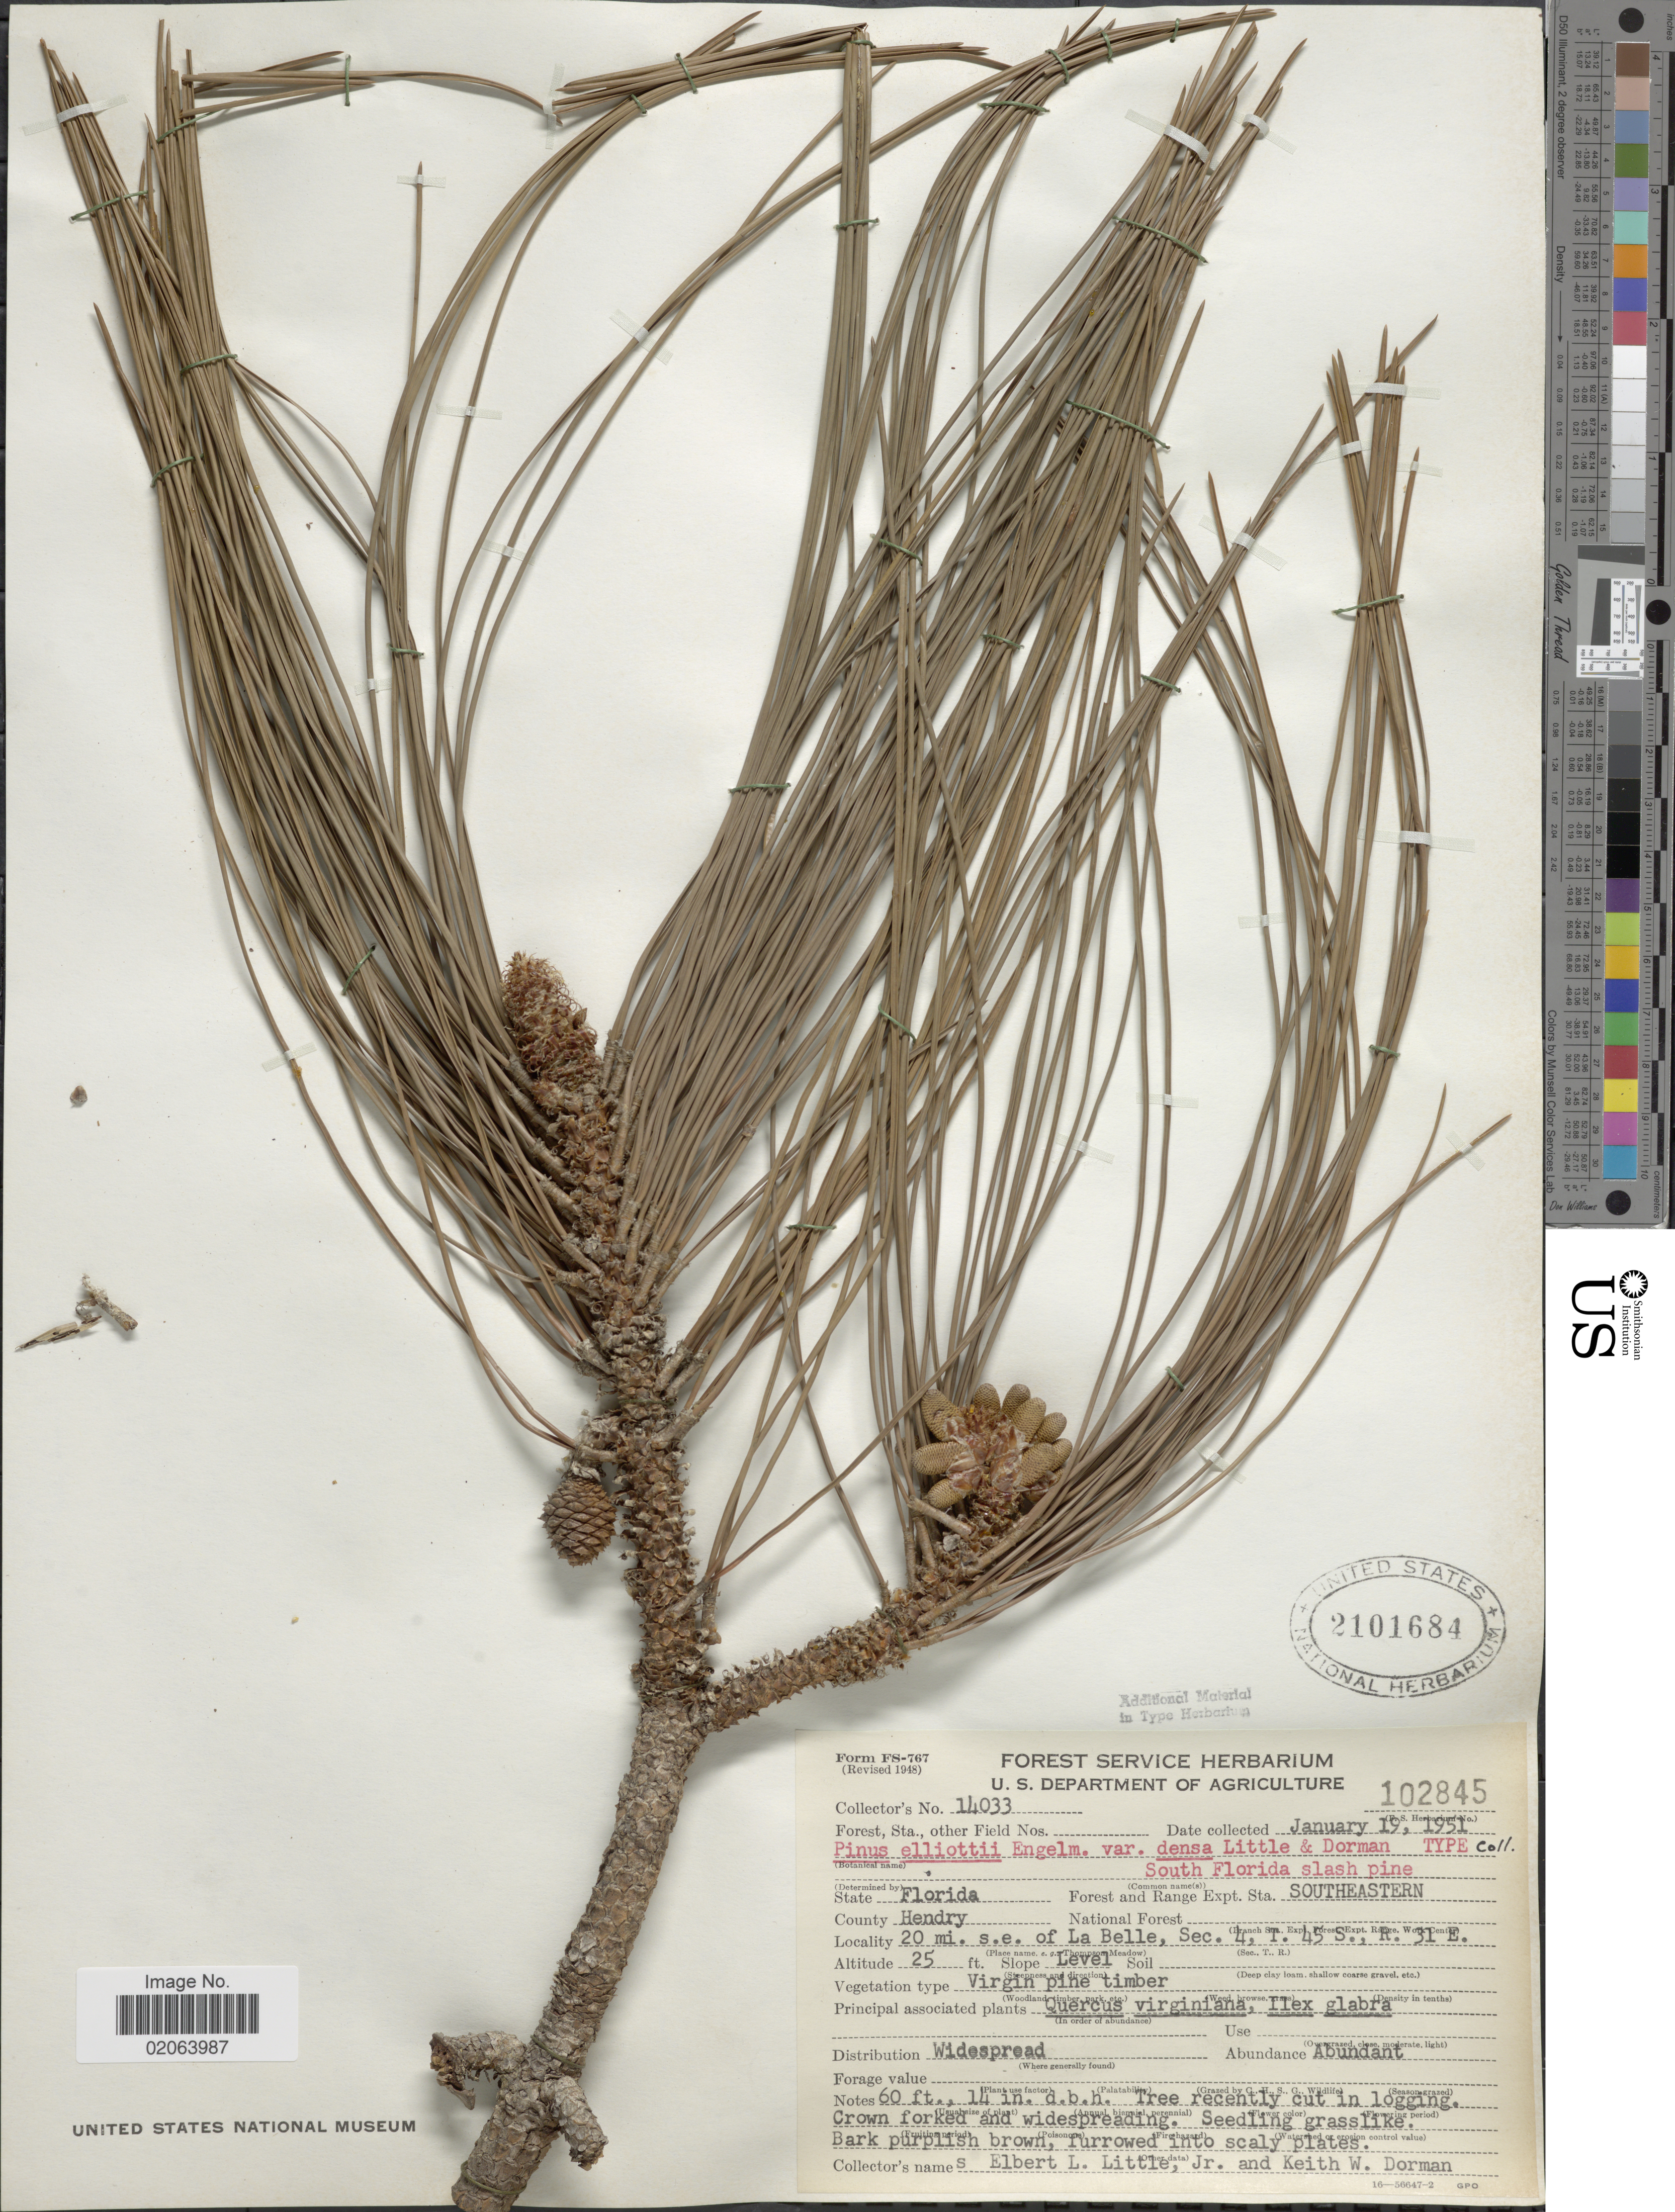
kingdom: Plantae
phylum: Tracheophyta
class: Pinopsida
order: Pinales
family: Pinaceae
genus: Pinus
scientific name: Pinus elliottii var. densa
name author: Little & K.W. Dorman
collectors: E. L. Little & K. W. Dorman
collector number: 14033/102845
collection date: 1951-01-19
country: United States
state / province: Florida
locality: Forest and Range Expt. Sta. Southeastern. South Florida slash pine. County Hendry. 20 mi. s. e. of La Belle, Sec. 4, T. 45 S., R. 31 E.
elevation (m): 8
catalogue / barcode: US 2101684